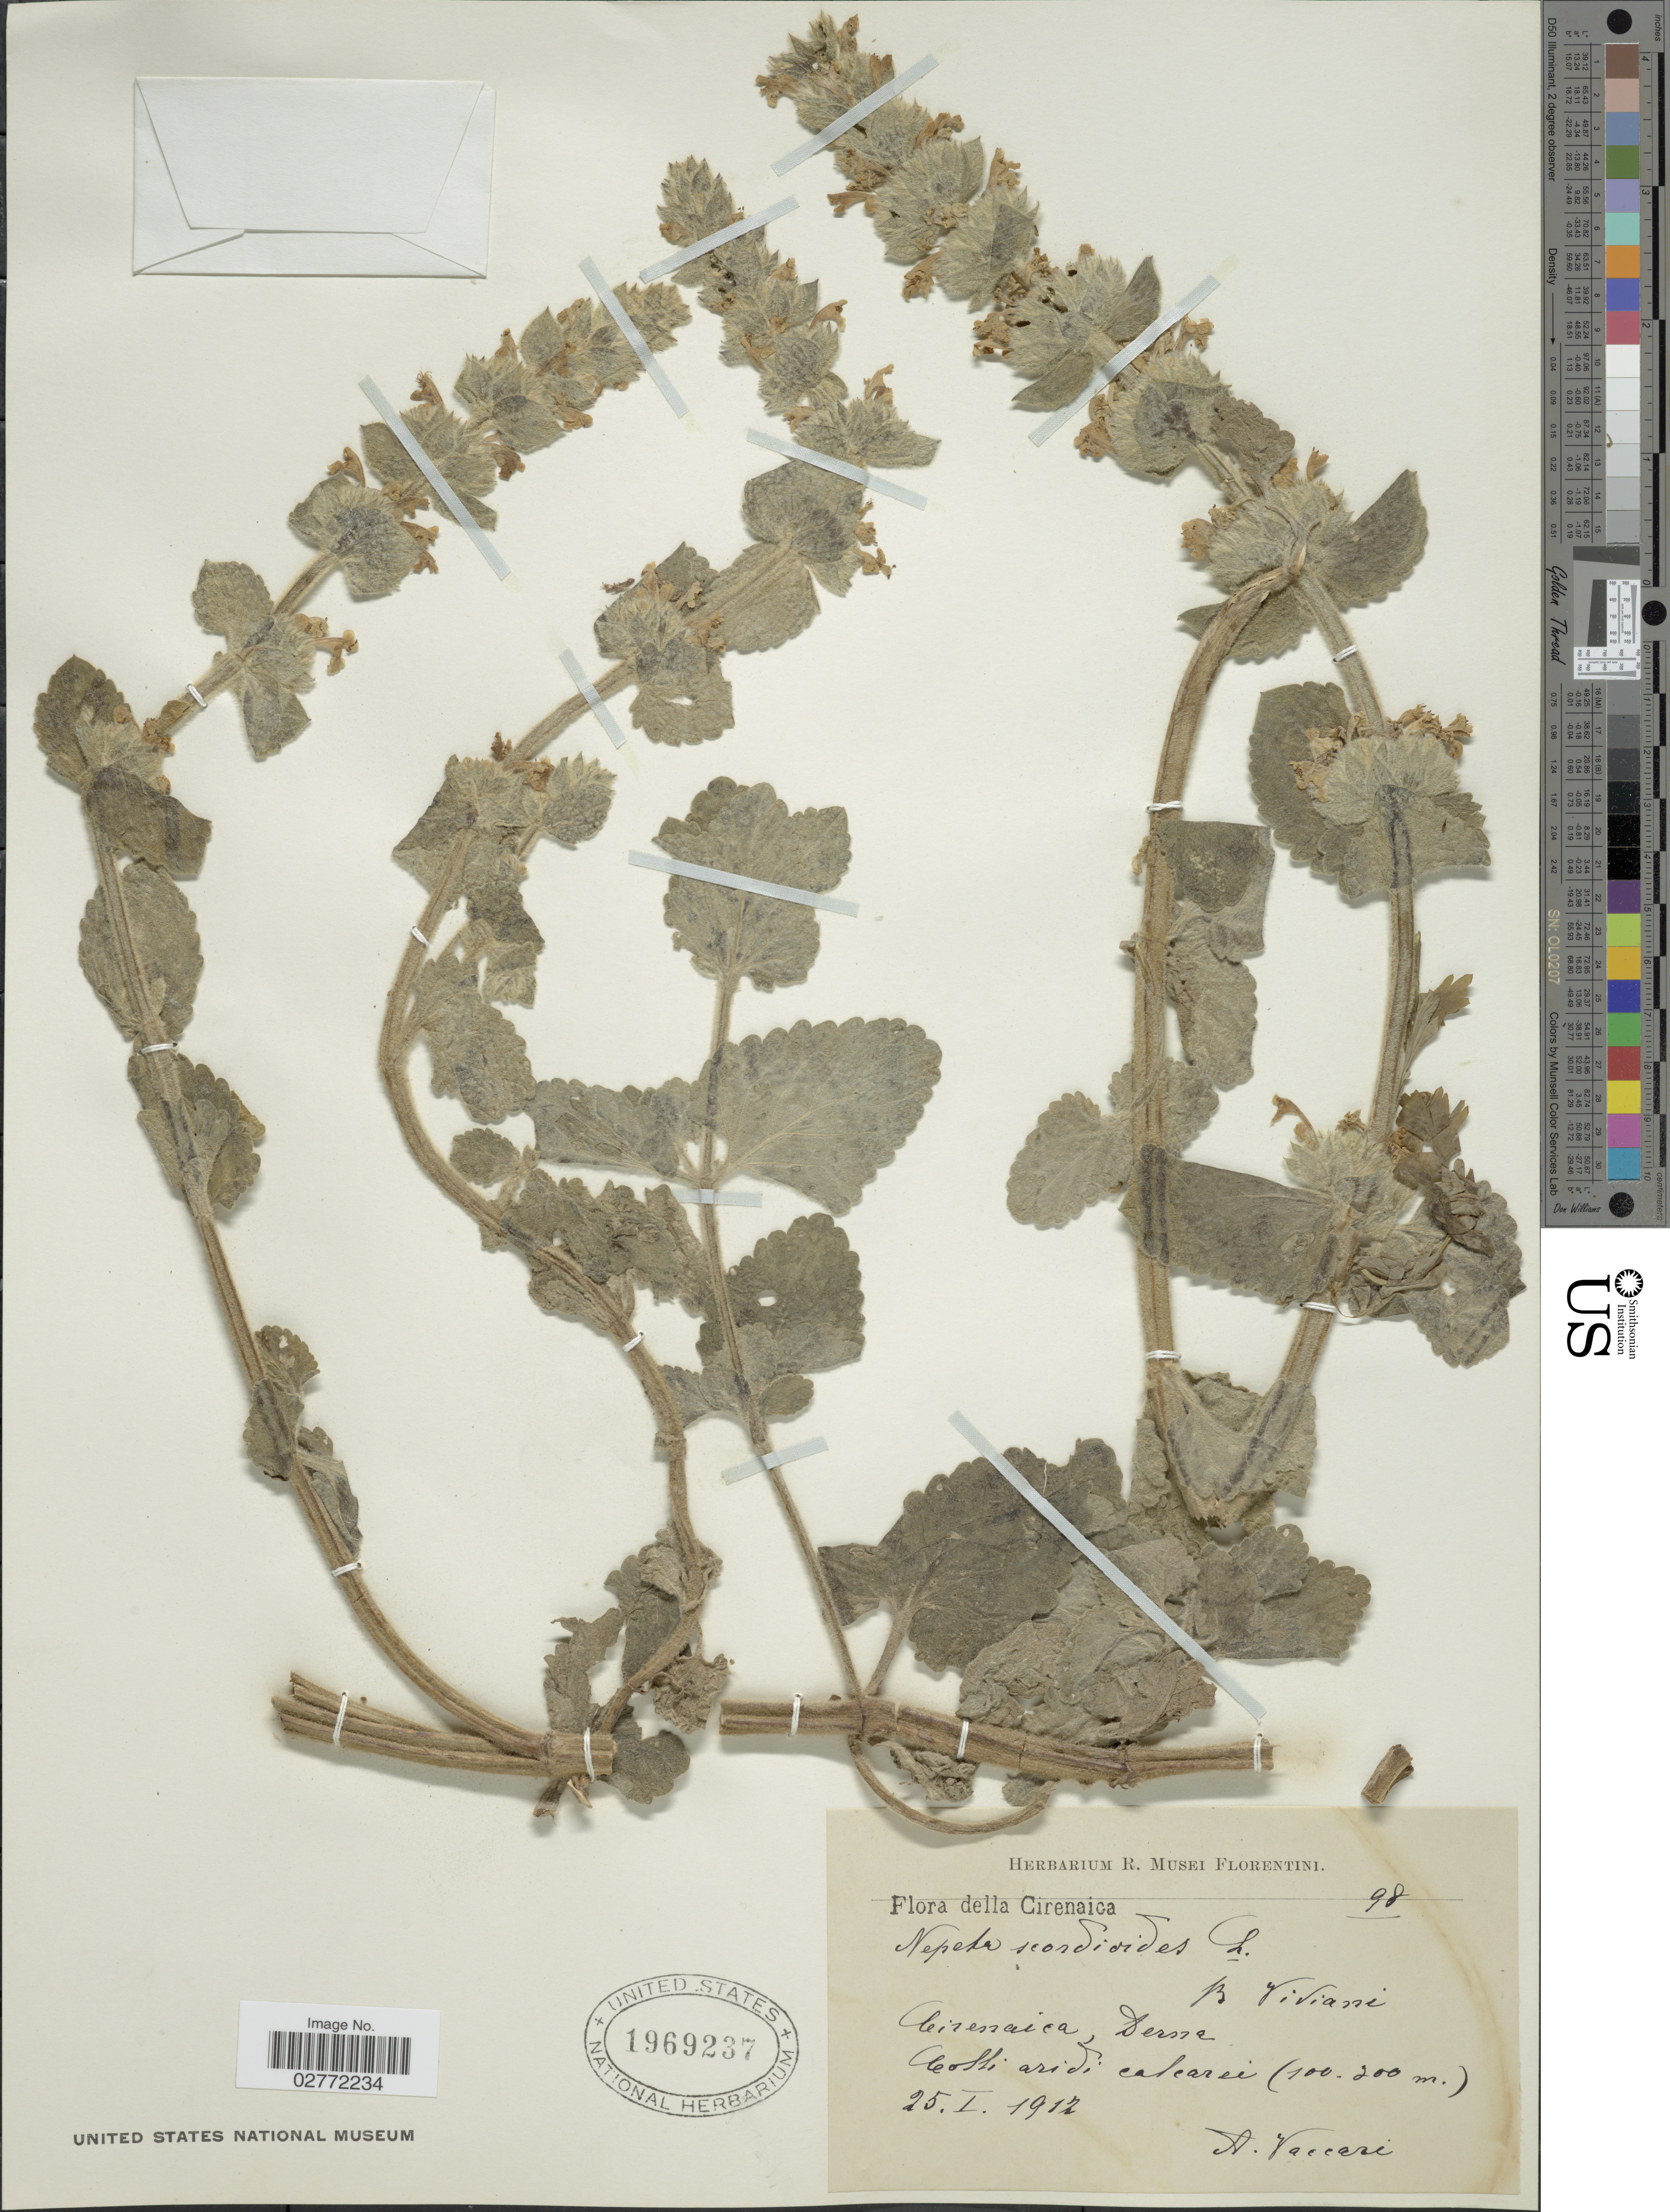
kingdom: Plantae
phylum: Tracheophyta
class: Magnoliopsida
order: Lamiales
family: Lamiaceae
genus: Nepeta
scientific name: Nepeta scordioides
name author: Fisch. ex Schrank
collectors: A. Vaccari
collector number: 98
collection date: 1912-01-25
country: Libya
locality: Girenaica, Derna.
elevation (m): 100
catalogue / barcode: US 1969237